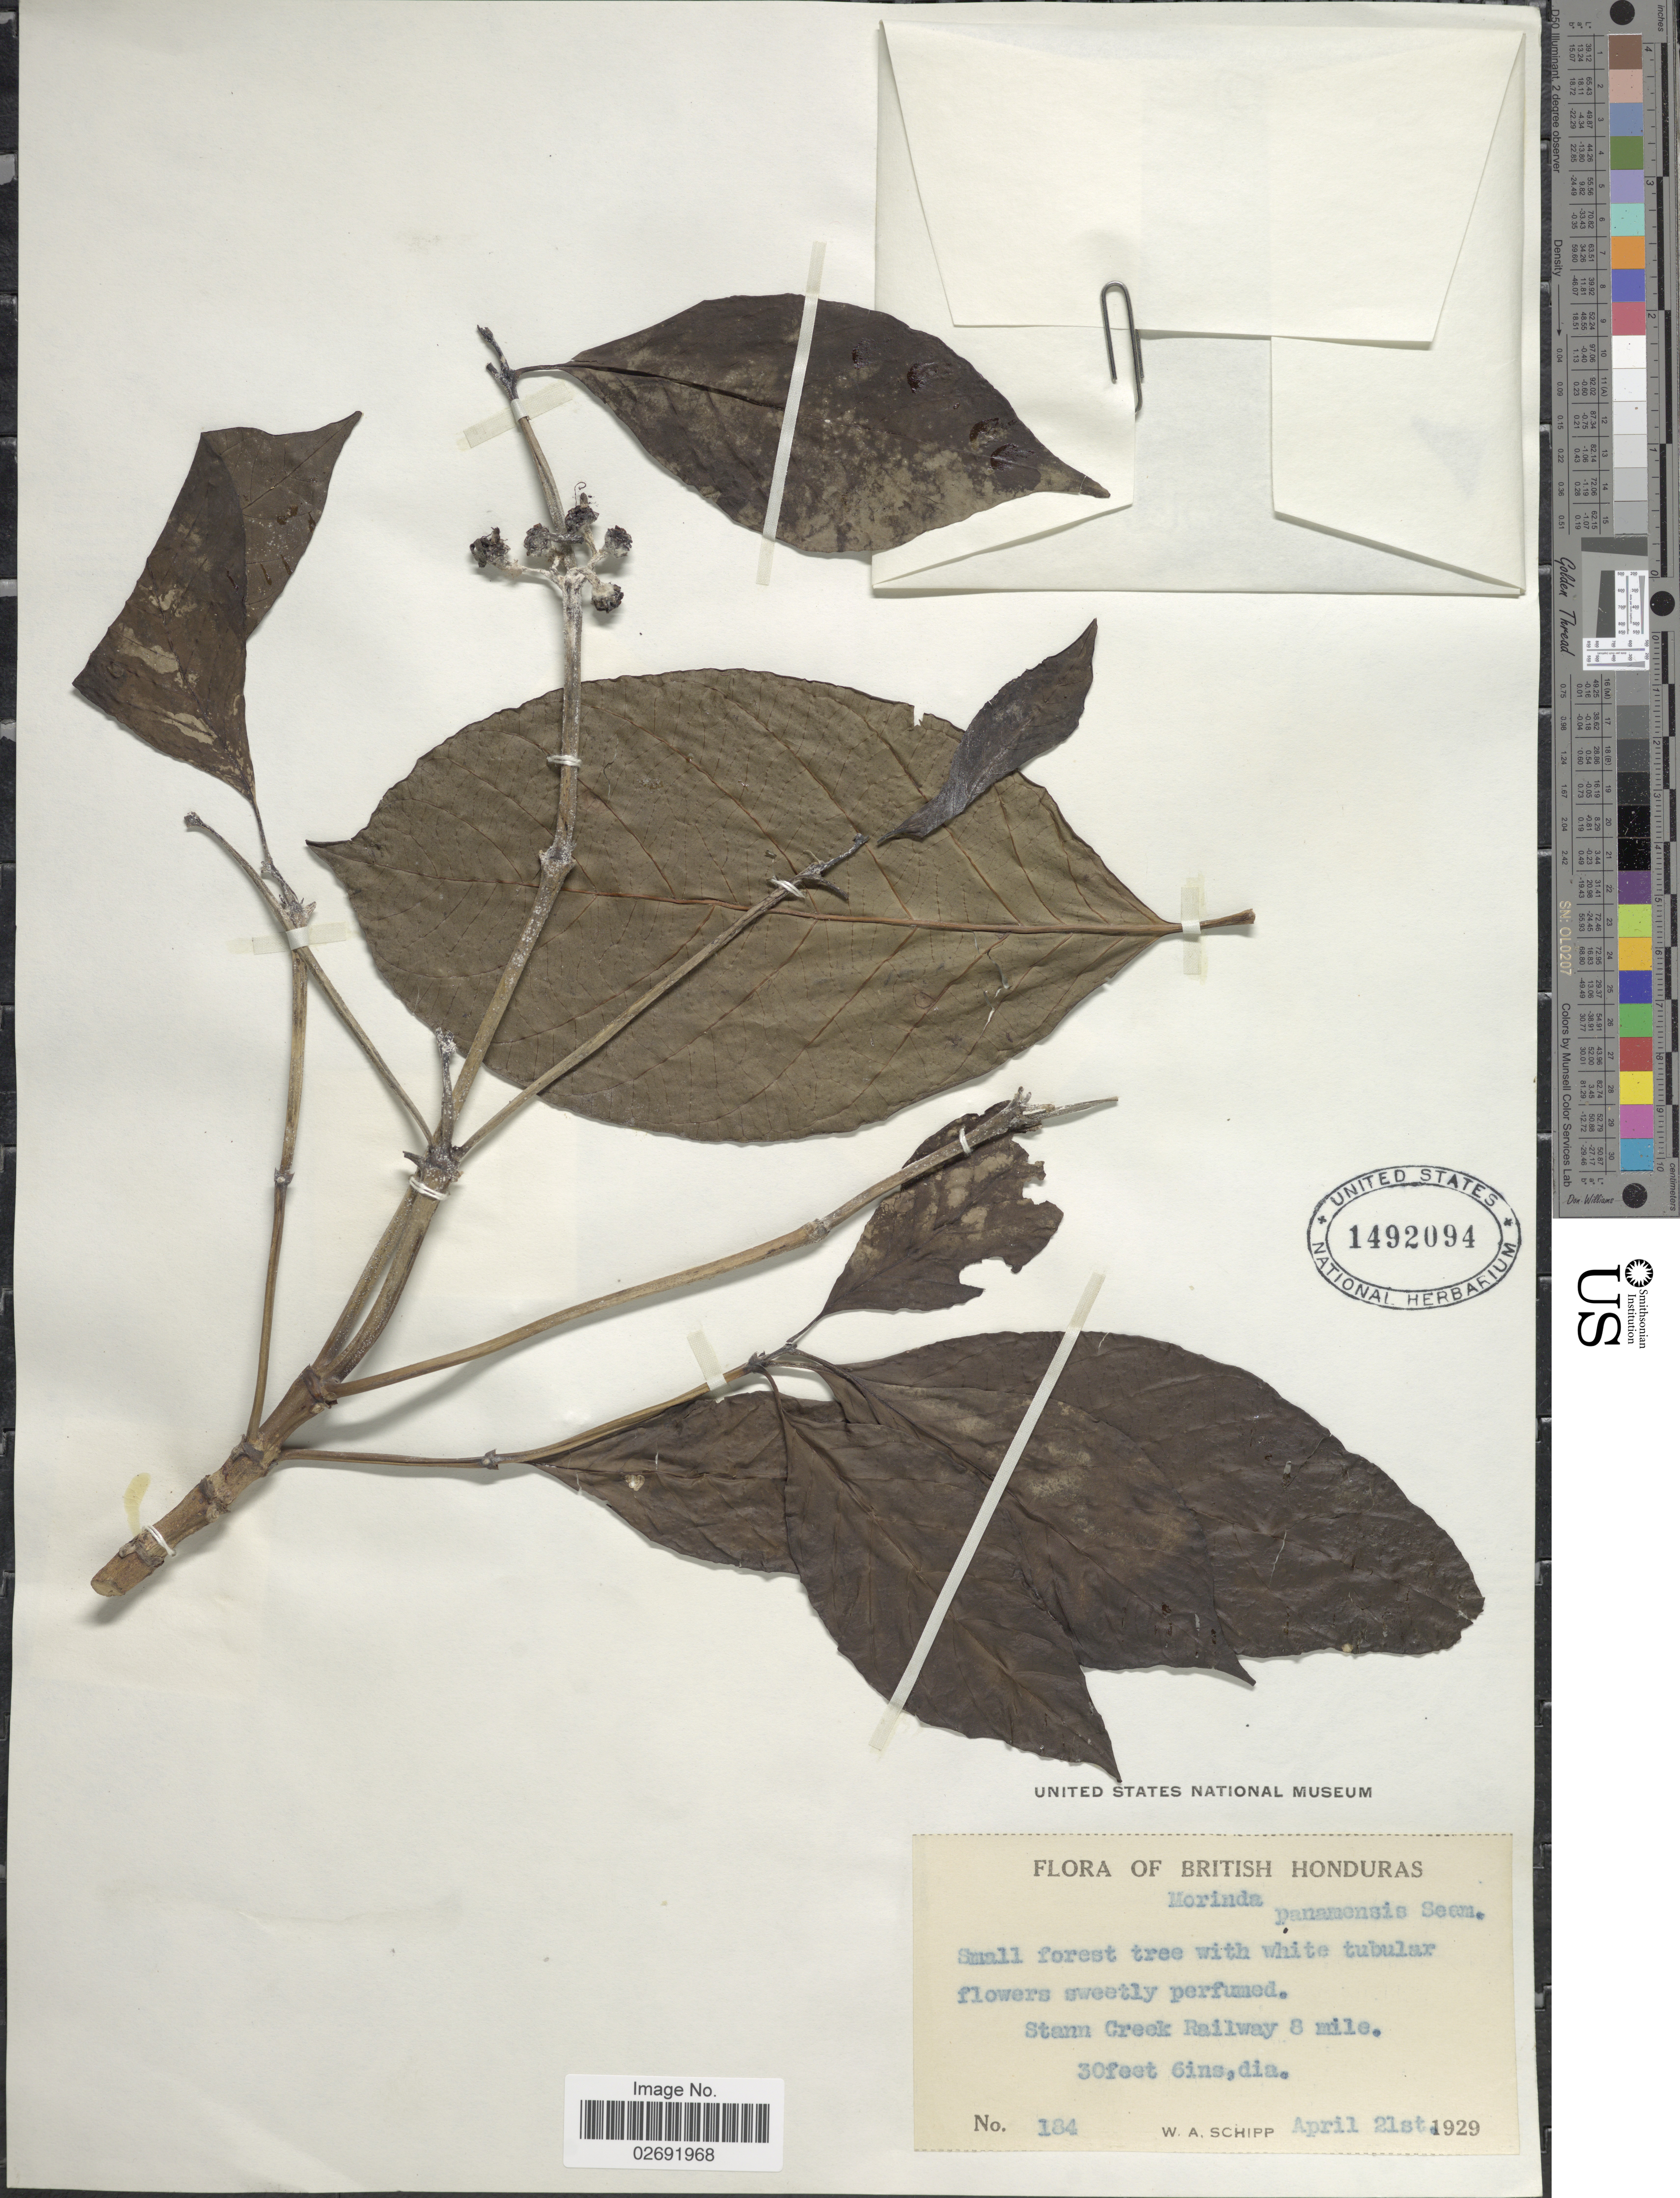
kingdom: Plantae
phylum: Tracheophyta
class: Magnoliopsida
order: Gentianales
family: Rubiaceae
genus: Morinda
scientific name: Morinda panamensis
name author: Seem.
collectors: W. Schipp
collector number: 184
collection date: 1929-04-21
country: Belize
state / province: Stann Creek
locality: British Honduras, Stann Creek Railway 8 mile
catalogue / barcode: US 1492094